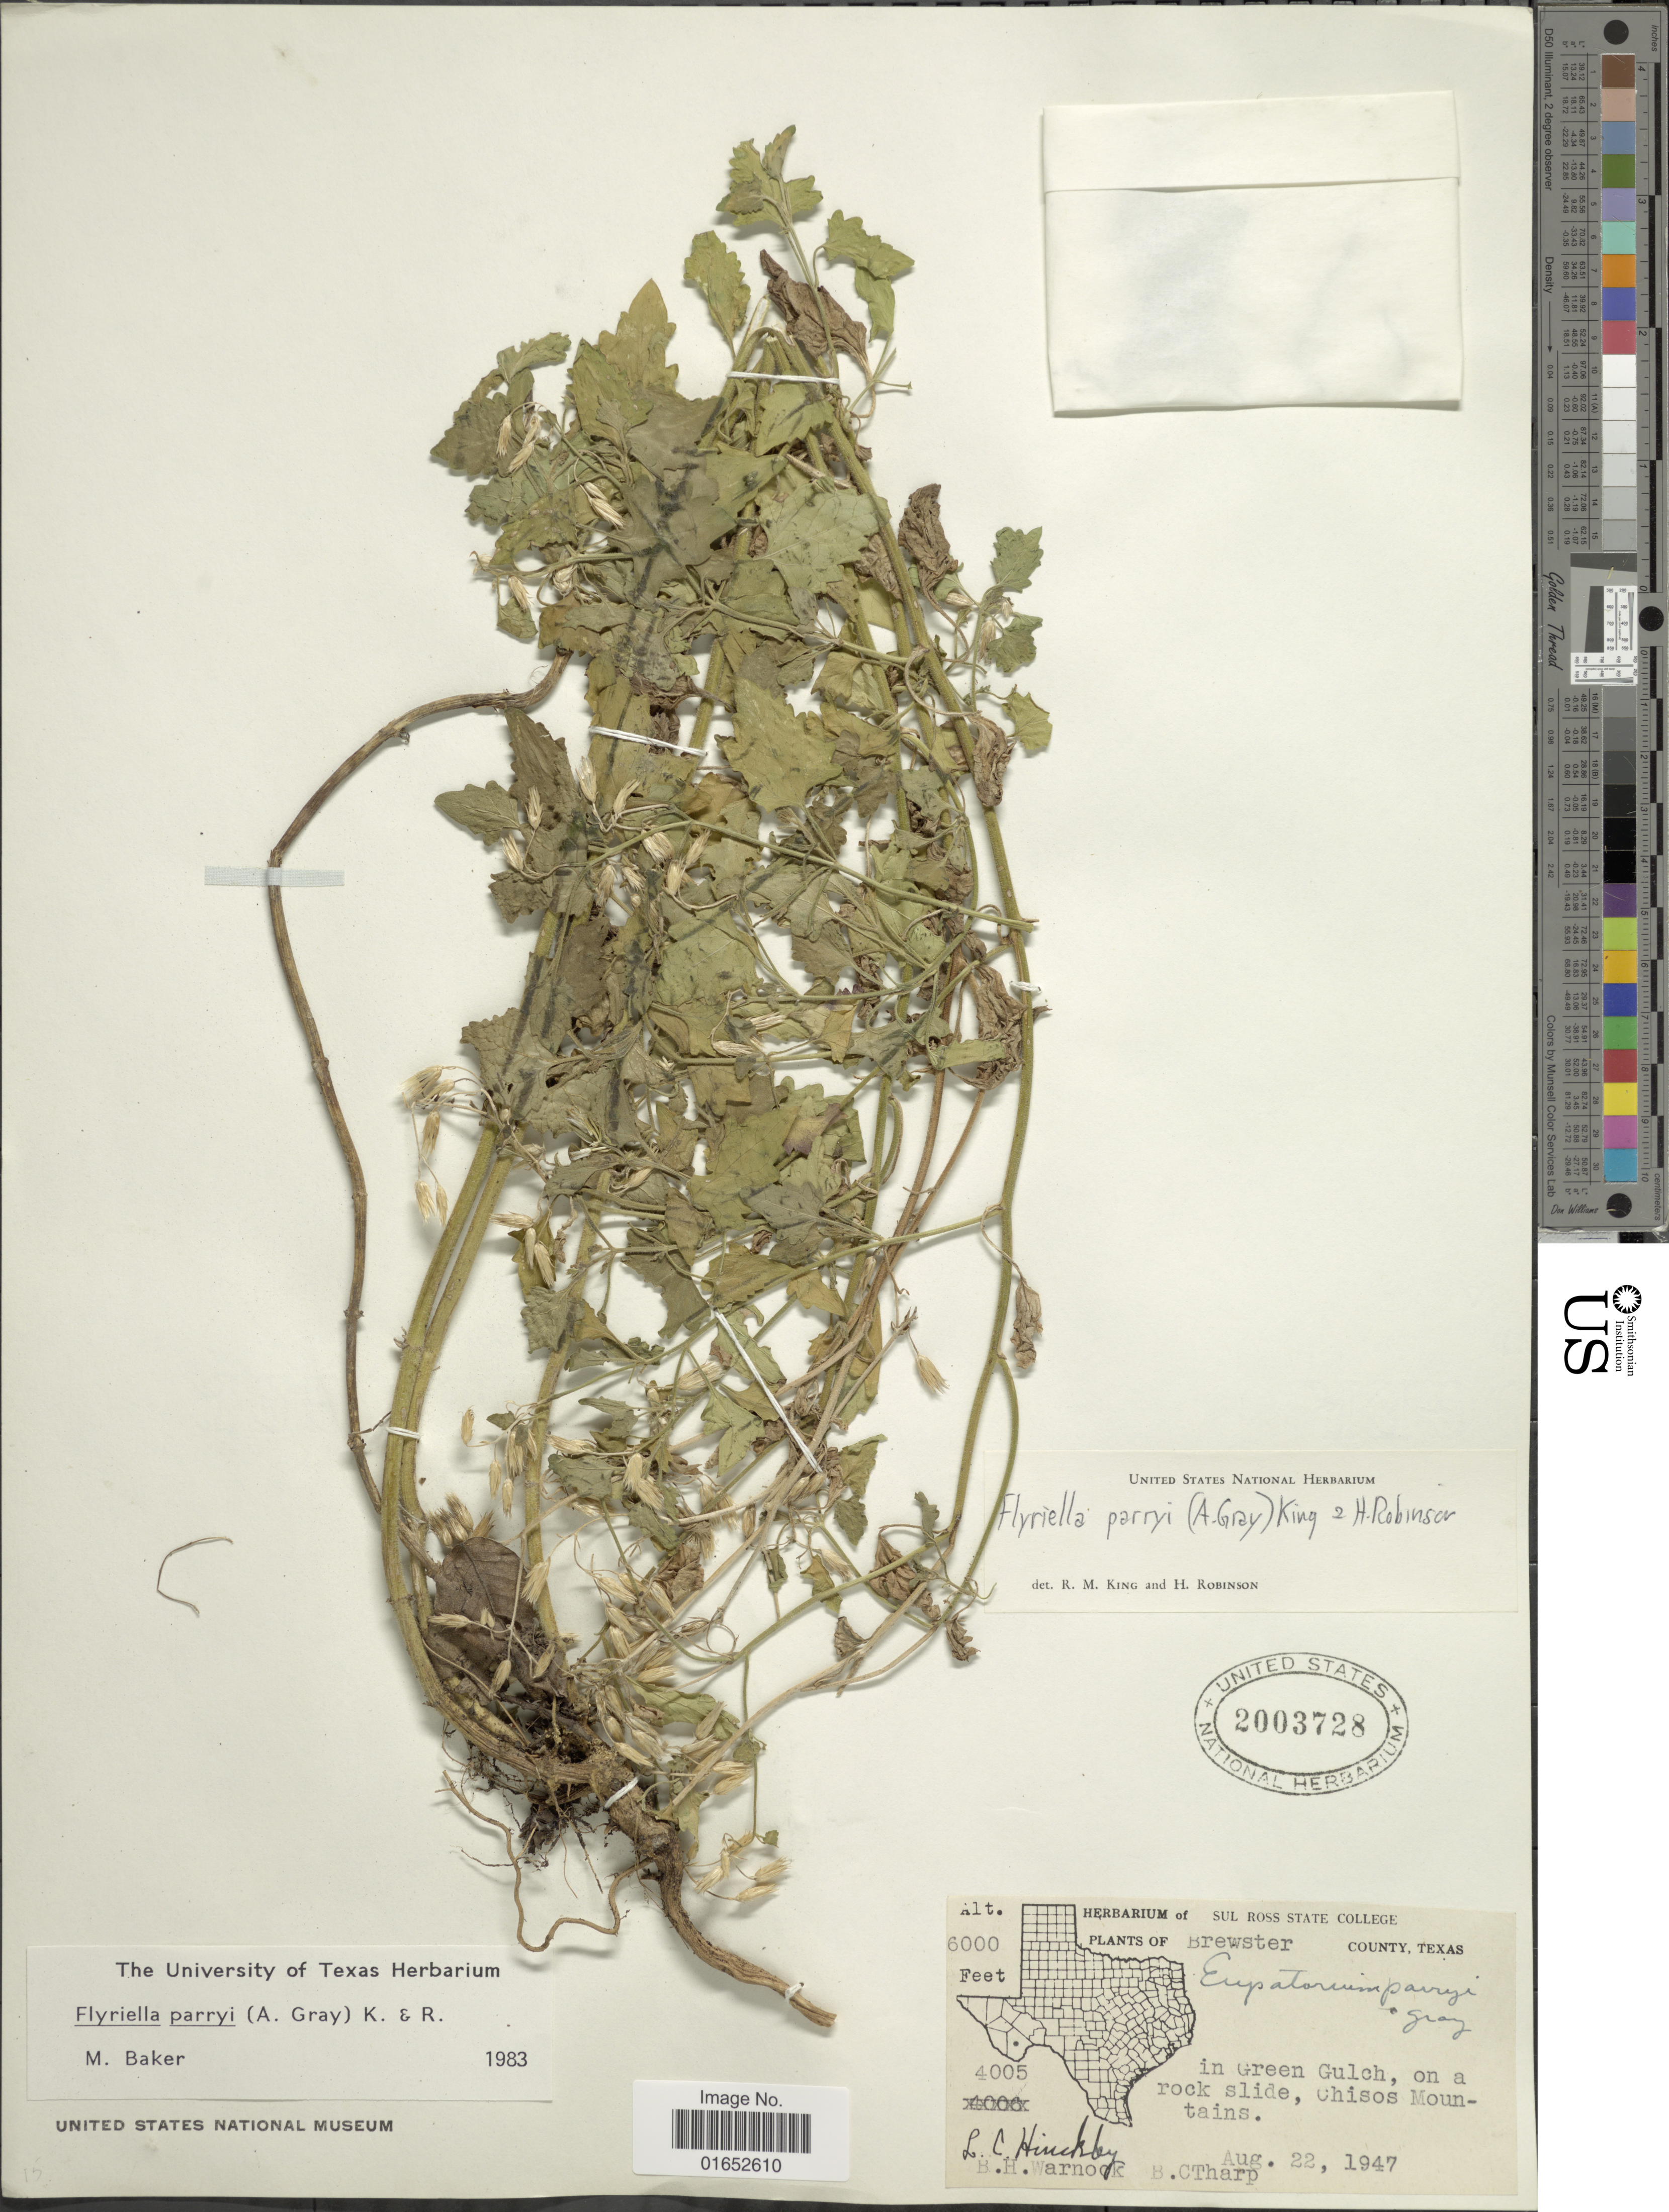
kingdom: Plantae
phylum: Tracheophyta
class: Magnoliopsida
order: Asterales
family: Asteraceae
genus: Flyriella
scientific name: Flyriella parryi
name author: (A. Gray) R.M. King & H. Rob.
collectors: L. Hinckley, B. H. Warnock & B. C. Tharp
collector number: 4005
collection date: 1947-08-22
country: United States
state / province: Texas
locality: Brewster County, in Green Gulch, on a rock slide, Chisos Mountains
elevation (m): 1829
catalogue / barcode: US 2003728